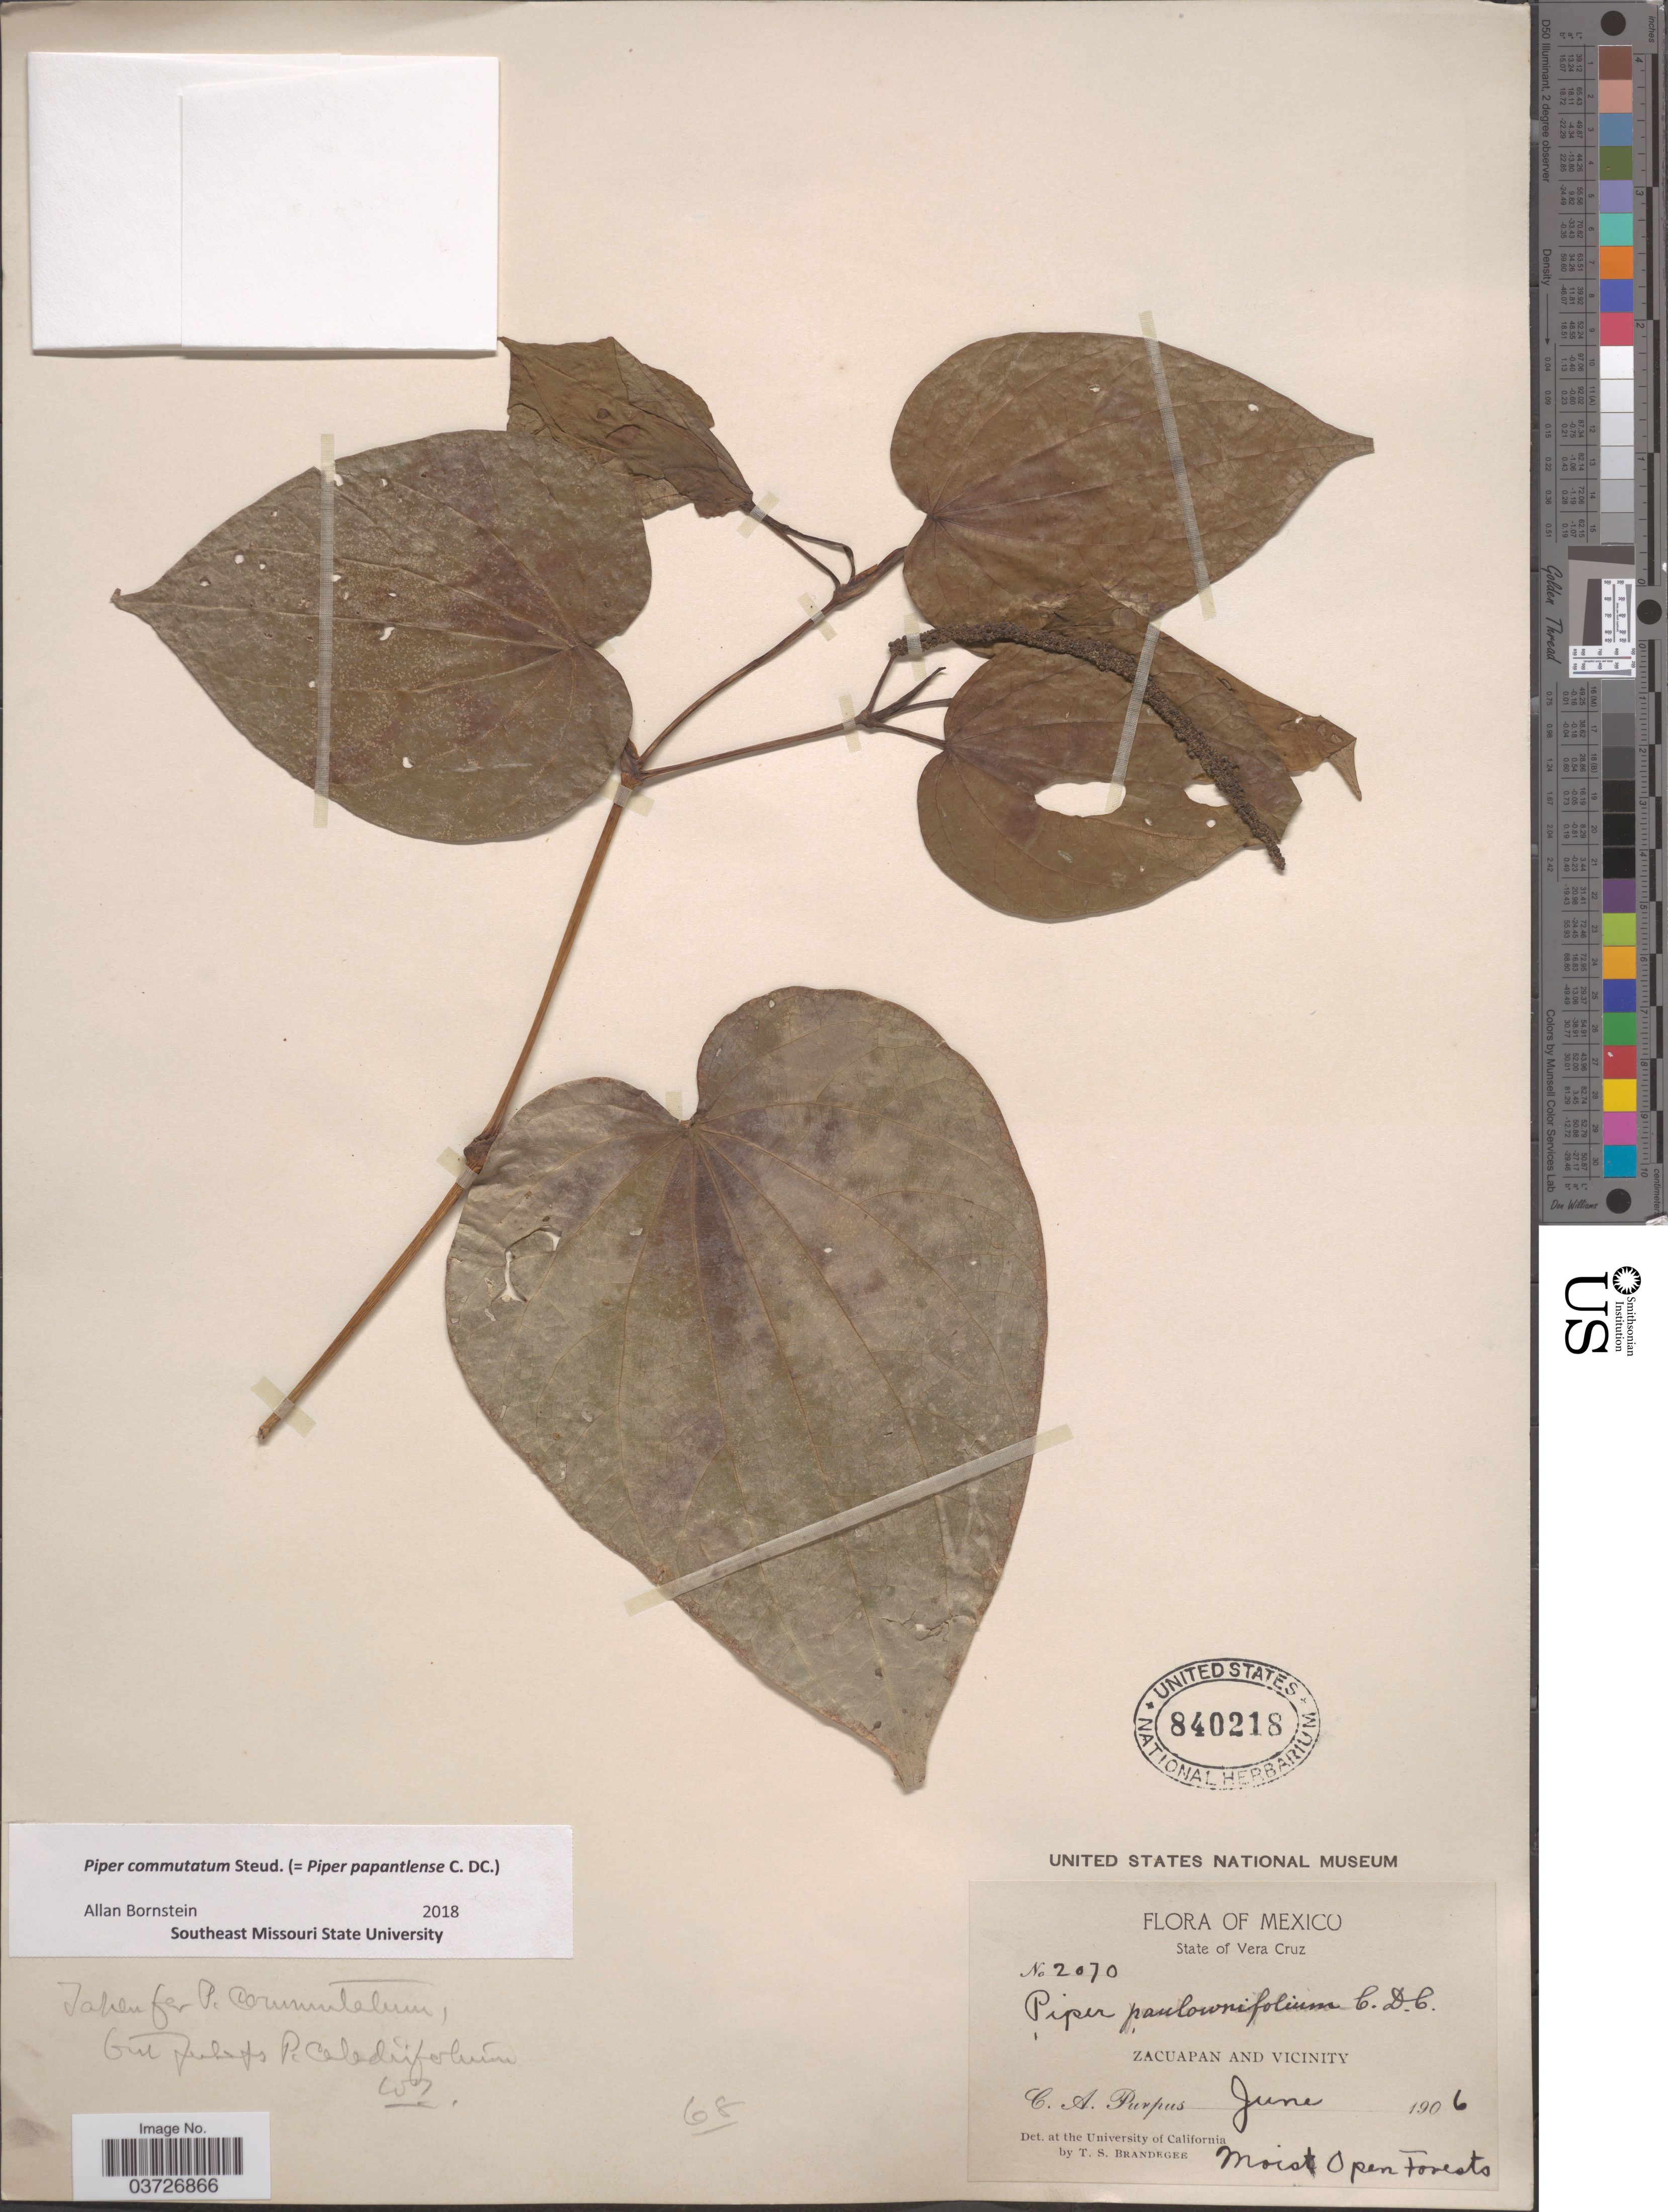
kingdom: Plantae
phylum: Tracheophyta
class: Magnoliopsida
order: Piperales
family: Piperaceae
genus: Piper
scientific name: Piper commutatum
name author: Steud.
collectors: C. A. Purpus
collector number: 2070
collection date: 1906-06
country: Mexico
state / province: Veracruz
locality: State of Vera Cruz. Zacuapan and vicinity.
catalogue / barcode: US 840218